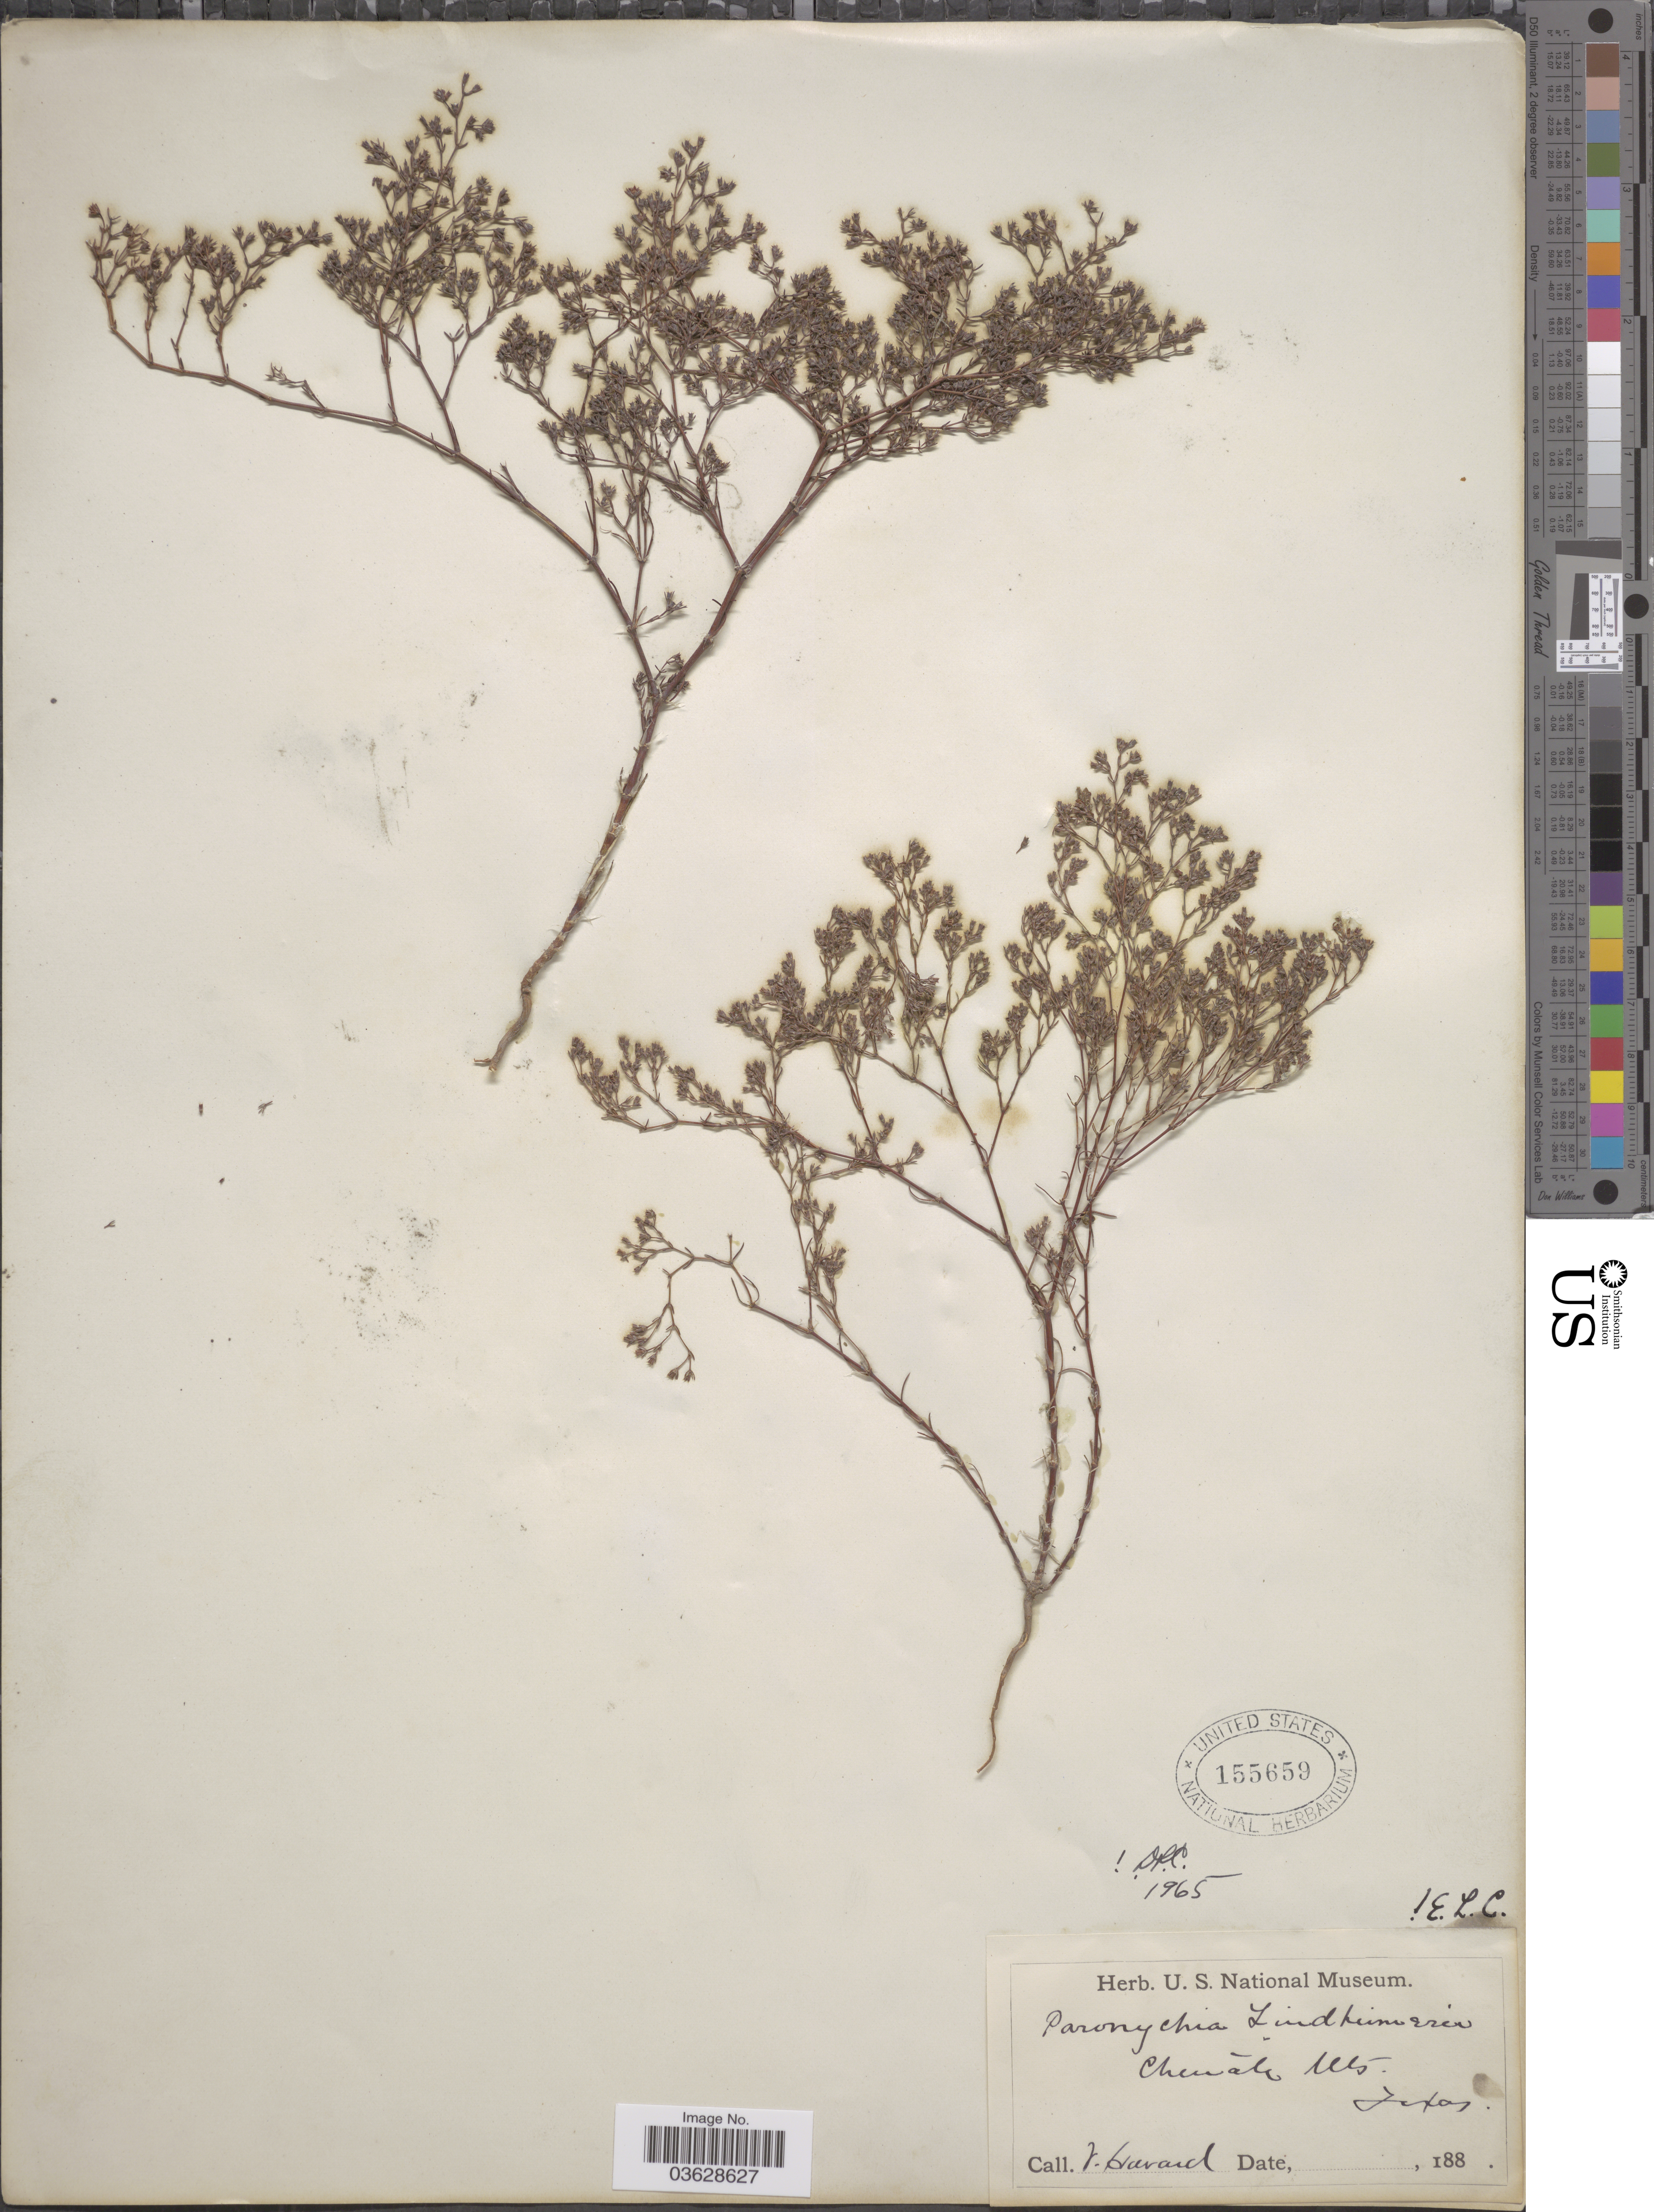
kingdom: Plantae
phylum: Tracheophyta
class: Magnoliopsida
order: Caryophyllales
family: Caryophyllaceae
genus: Paronychia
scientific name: Paronychia lindheimeri var. lindheimeri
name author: Engelm. ex A. Gray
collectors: V. Havard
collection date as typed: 188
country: United States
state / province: Texas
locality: Chinati Mts.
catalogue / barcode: US 155659